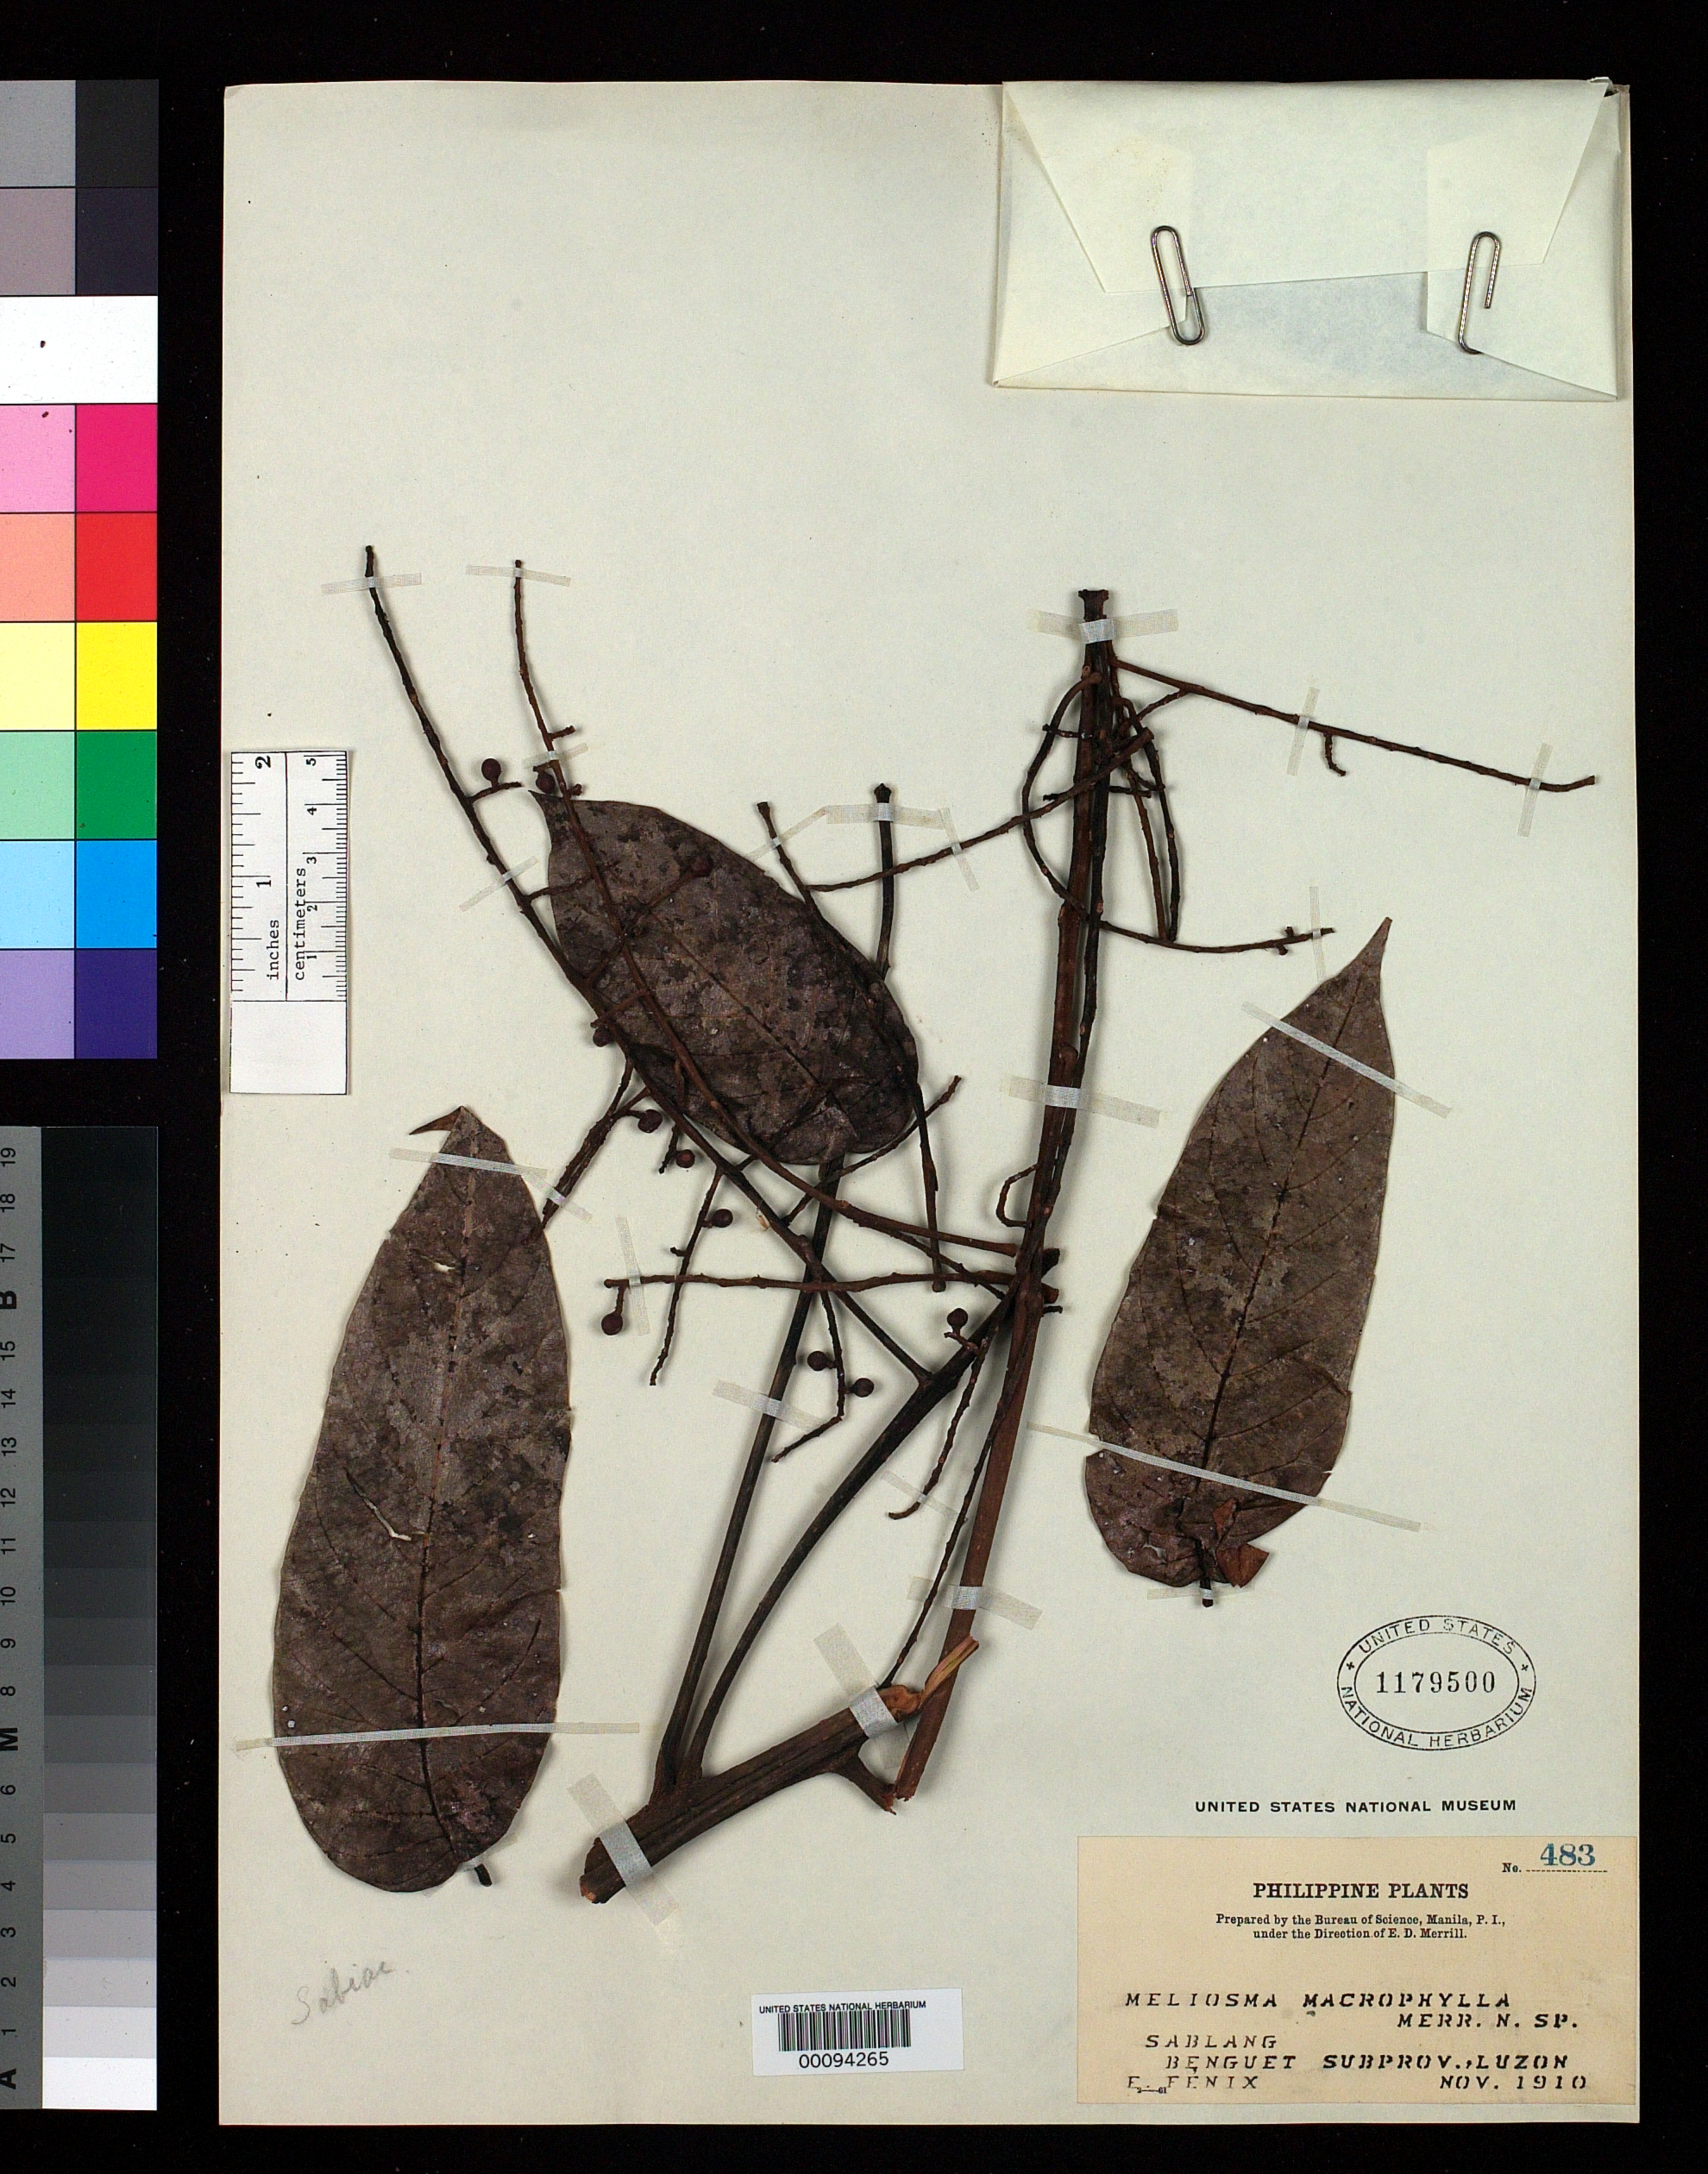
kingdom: Plantae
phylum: Tracheophyta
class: Magnoliopsida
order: Proteales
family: Sabiaceae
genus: Meliosma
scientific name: Meliosma macrophylla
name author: Merr.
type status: Isotype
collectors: E. Fénix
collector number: Philipp. Pl. 483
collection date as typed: Nov 1910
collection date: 1910-11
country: Philippines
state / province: Cordillera (Administrative Region)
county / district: Benguet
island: Luzon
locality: Sablan.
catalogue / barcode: US 1179500